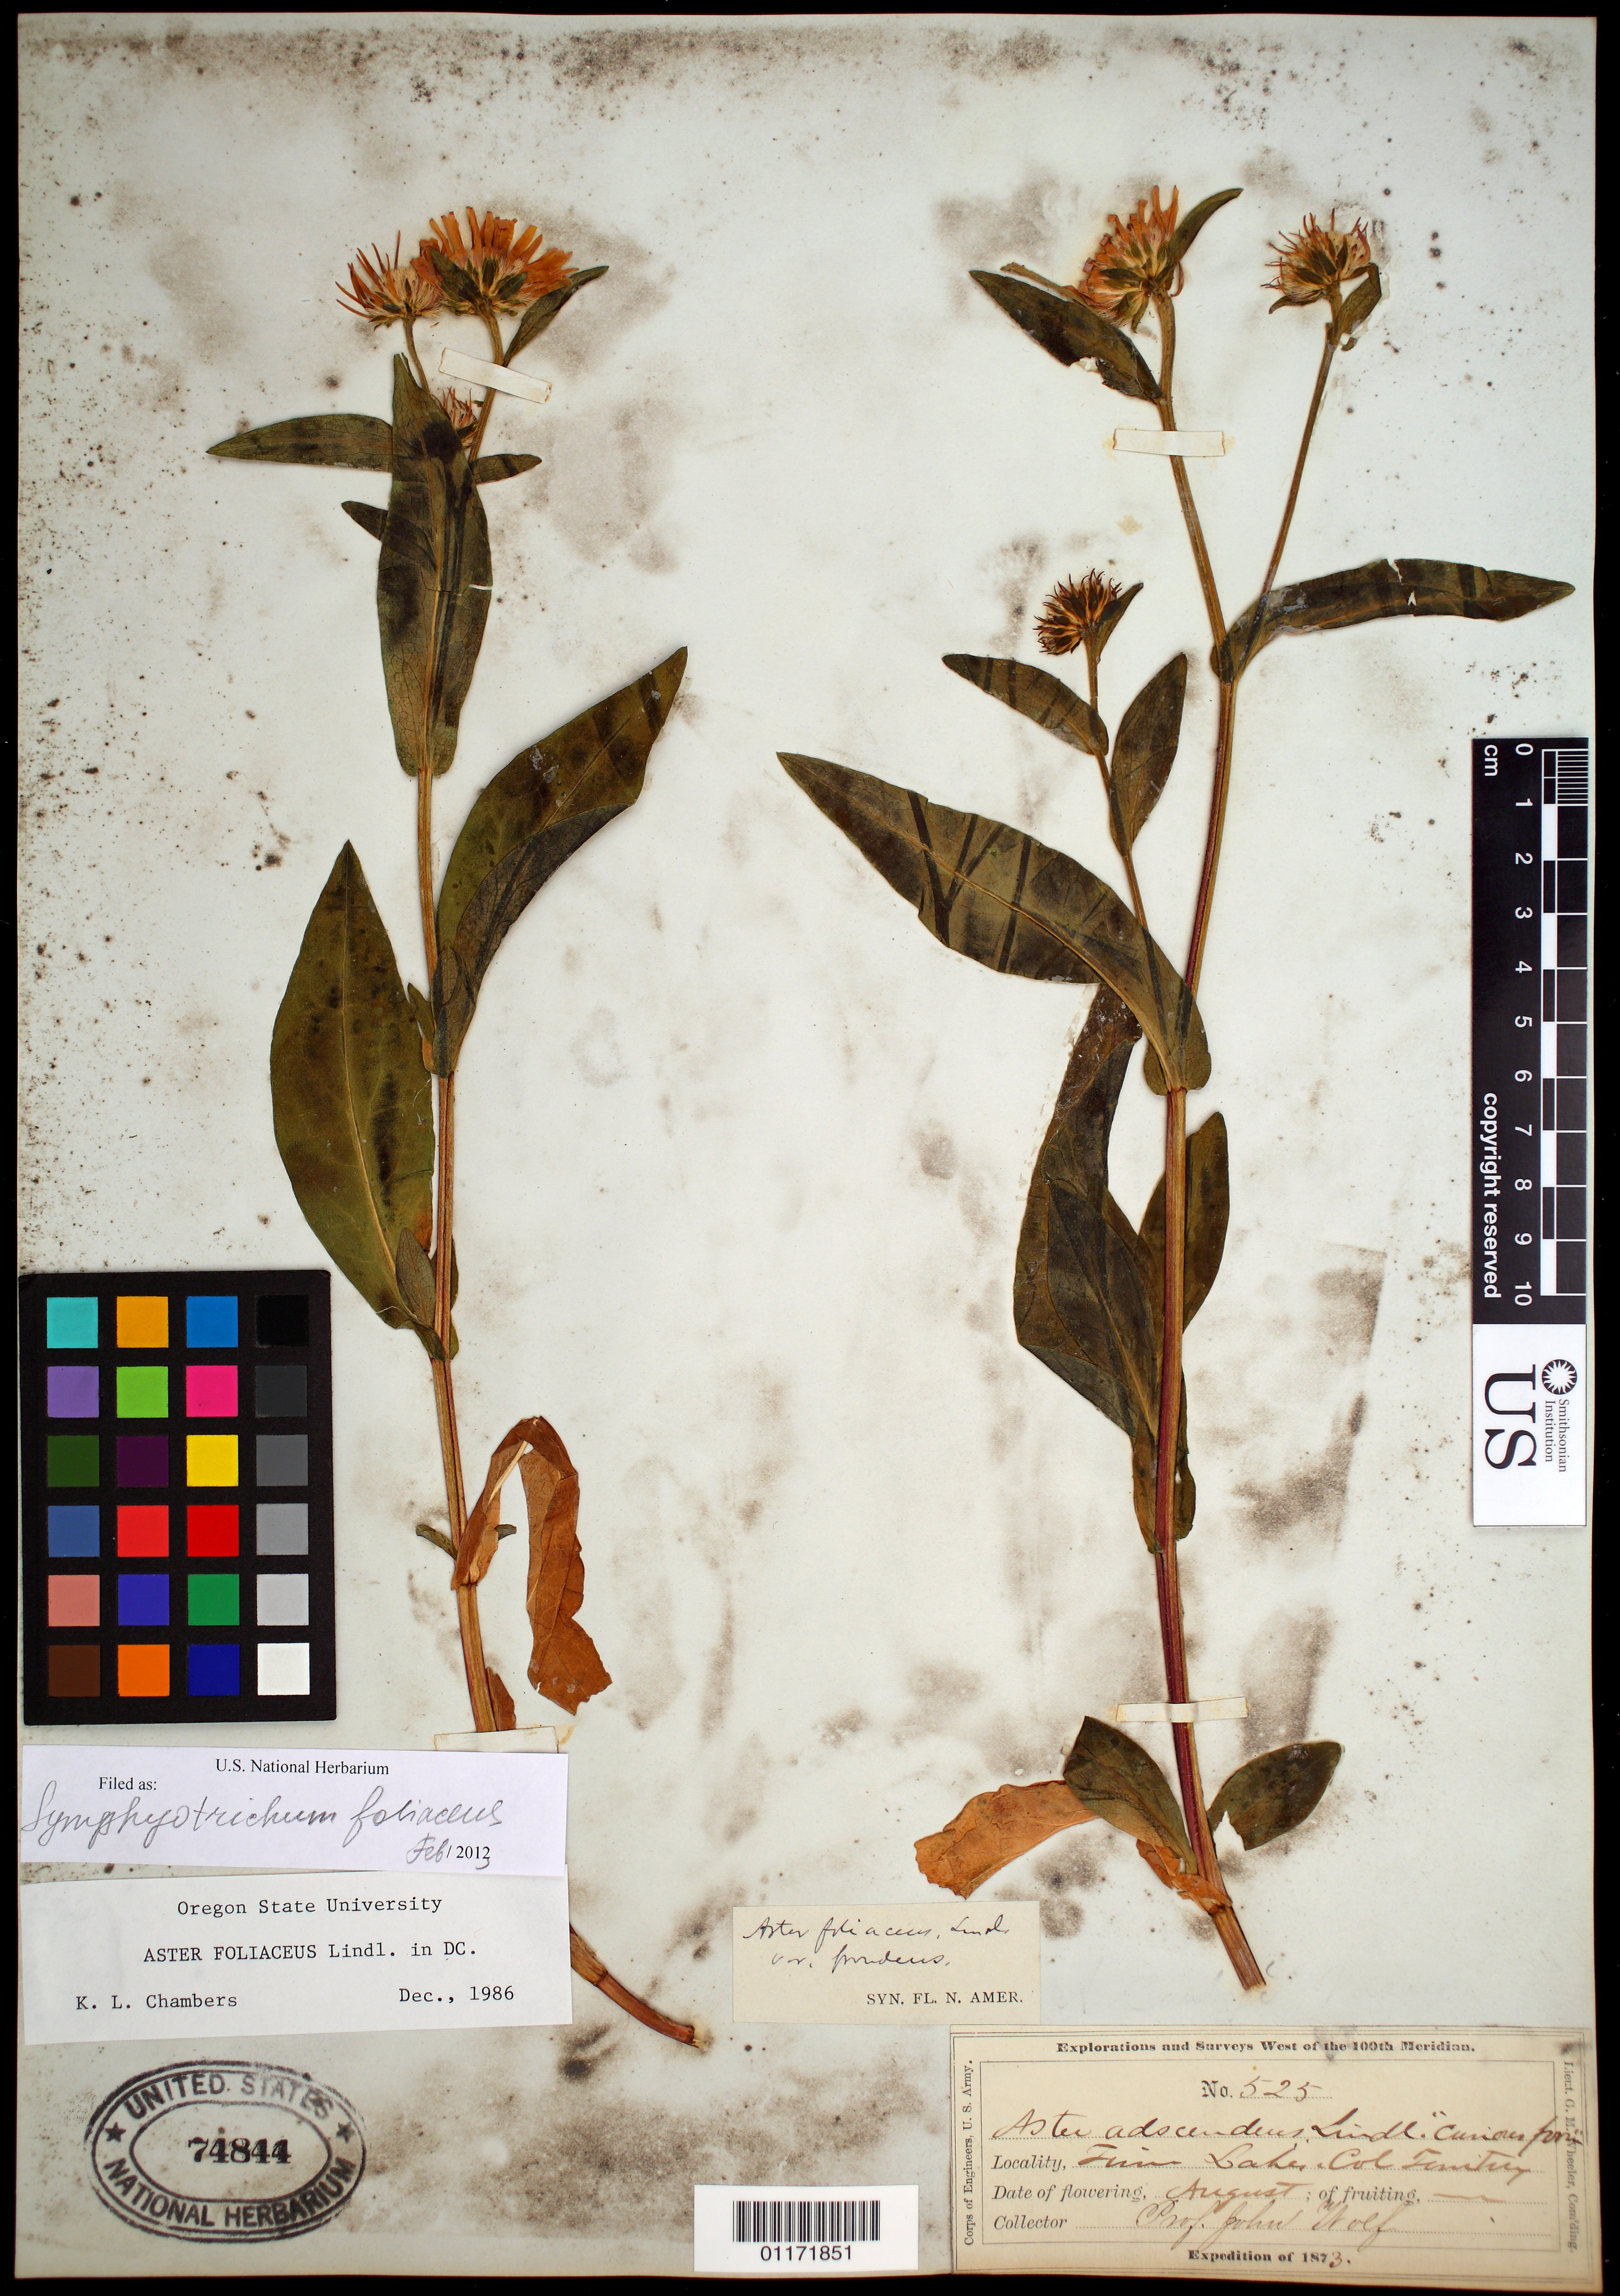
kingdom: Plantae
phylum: Tracheophyta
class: Magnoliopsida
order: Asterales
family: Asteraceae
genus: Symphyotrichum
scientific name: Symphyotrichum foliaceum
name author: (Lindl. ex DC.) G.L. Nesom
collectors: J. Wolf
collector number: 525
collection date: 1873-08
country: United States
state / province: Colorado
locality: Twin Lakes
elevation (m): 3048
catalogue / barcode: US 74844